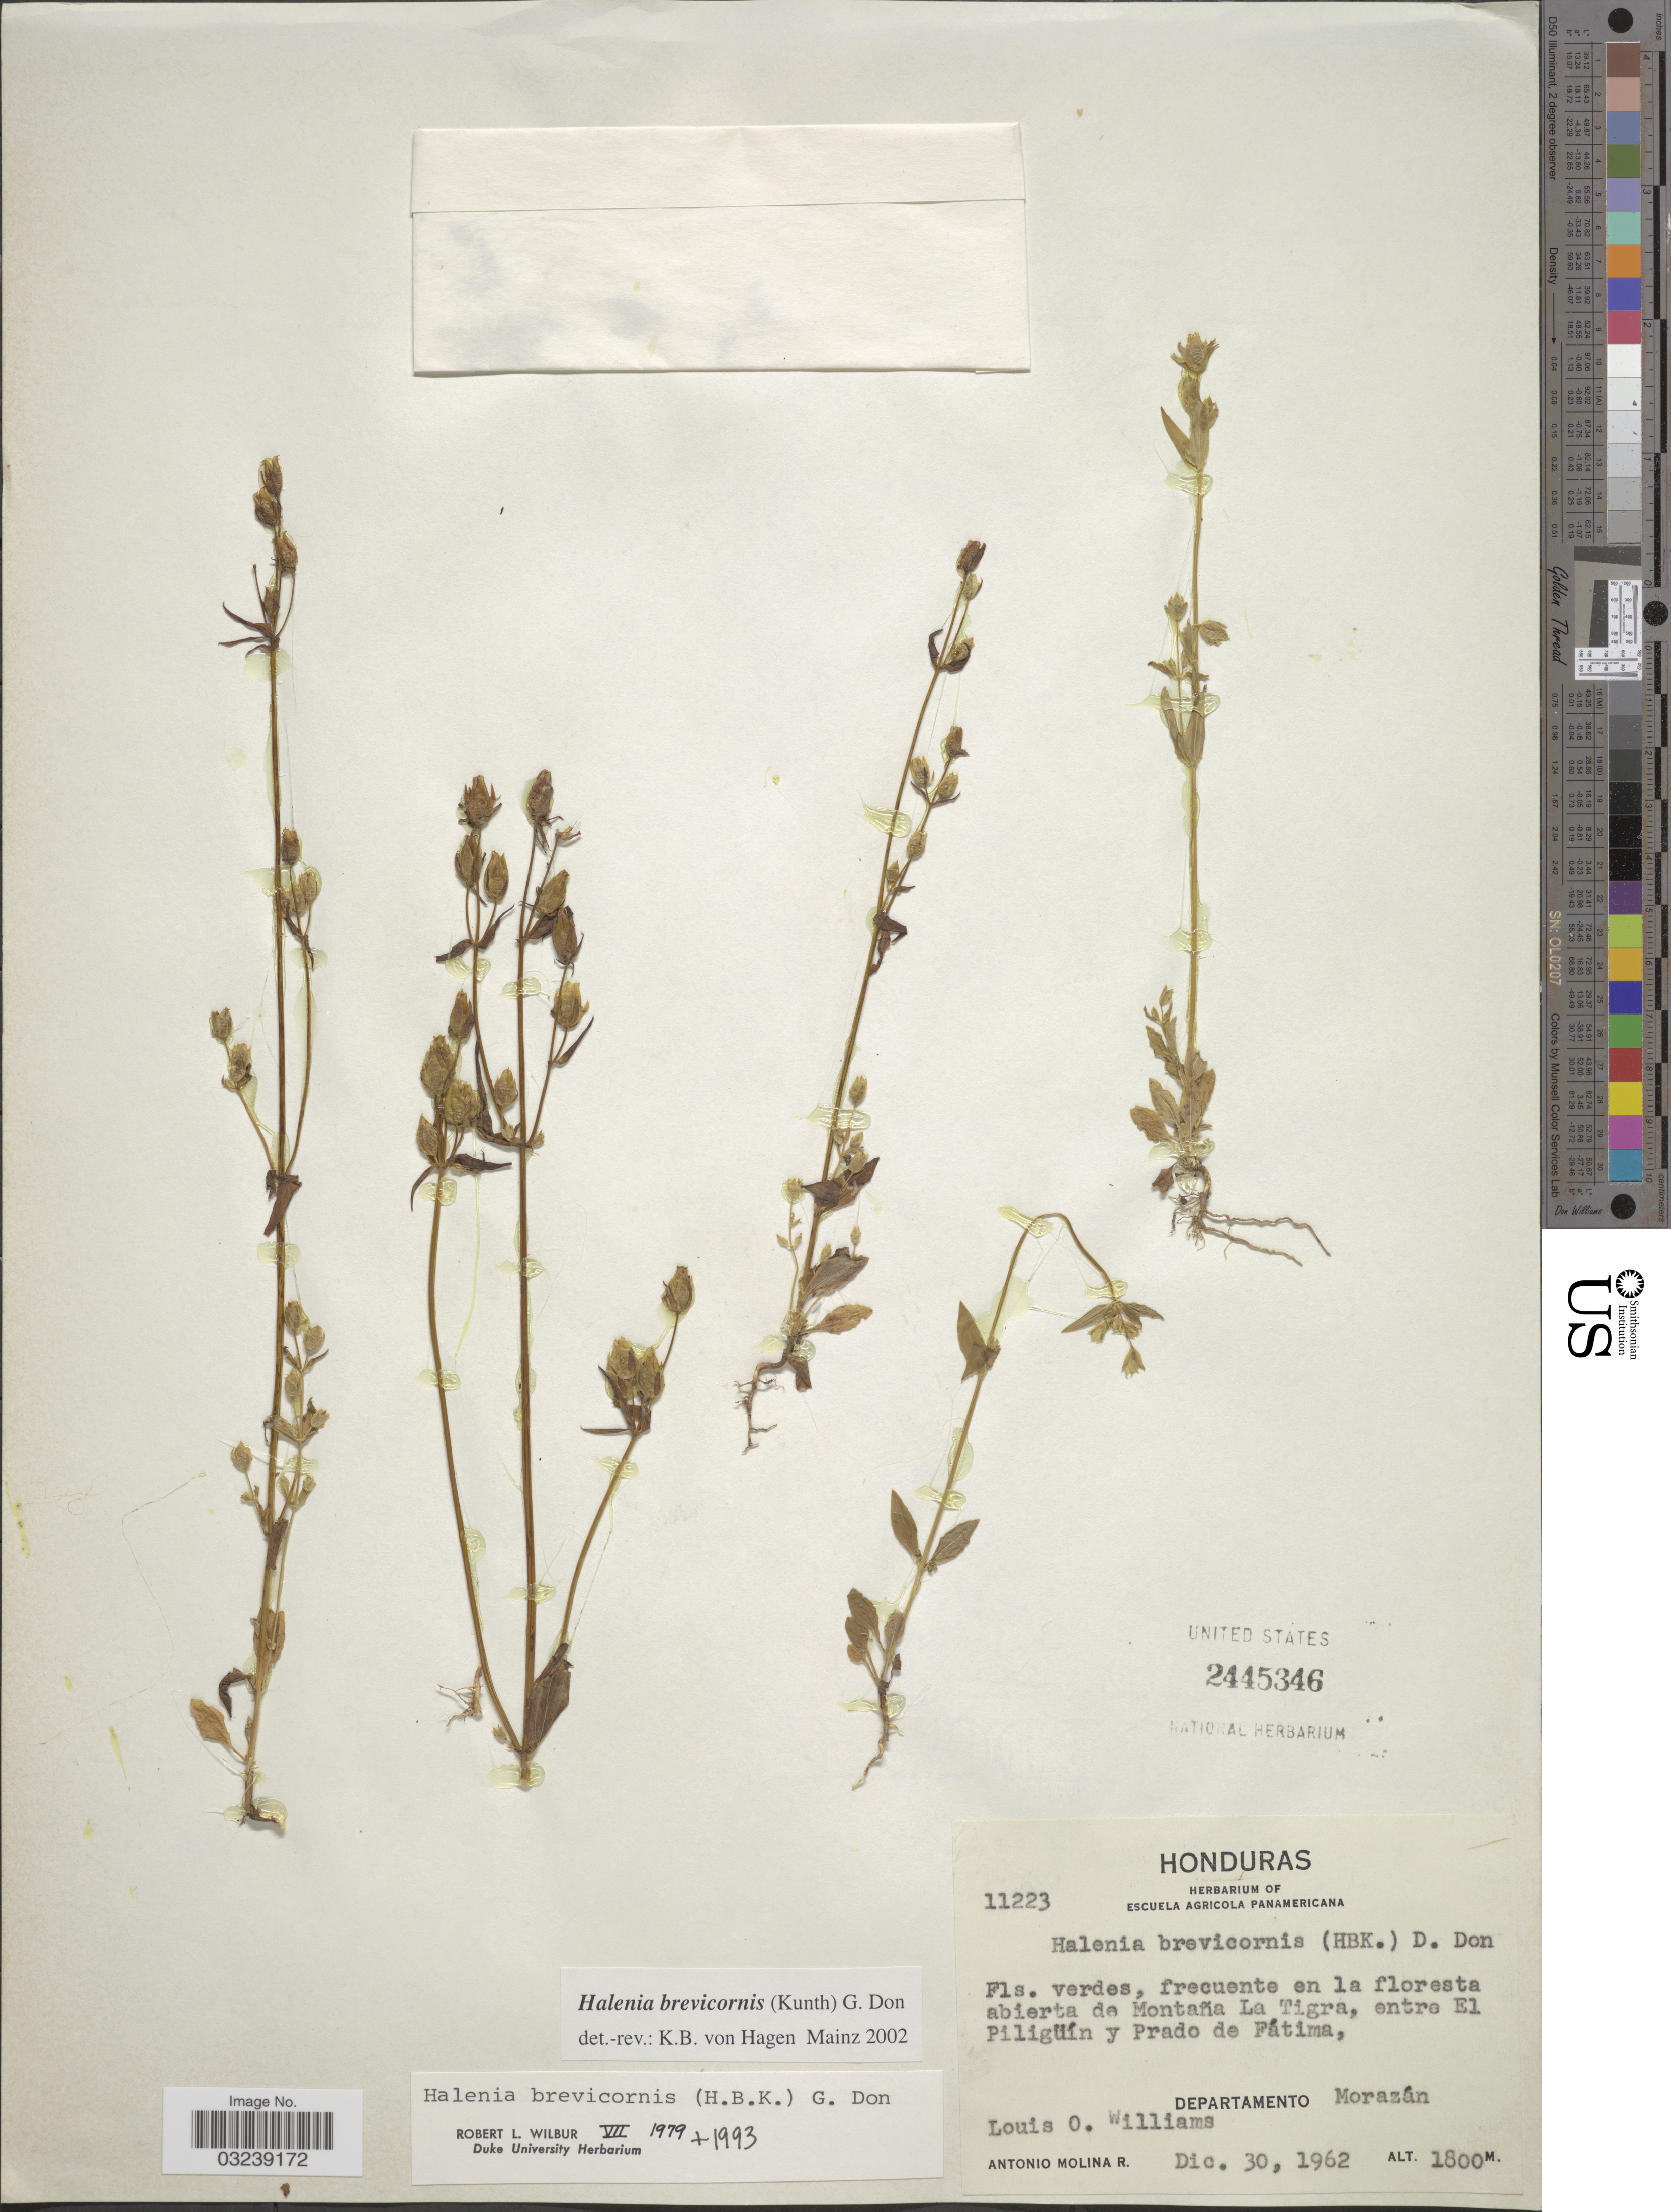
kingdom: Plantae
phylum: Tracheophyta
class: Magnoliopsida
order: Gentianales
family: Gentianaceae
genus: Halenia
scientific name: Halenia brevicornis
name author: (Kunth) G. Don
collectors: L. O. Williams & A. Molina R.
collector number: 11223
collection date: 1962-12-30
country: Honduras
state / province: Fco. Morazán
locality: Frecuente en la floresta abierta de Montaña La Tigra, entre El Piligüín y Prado de Fátima, Departamento Morazán.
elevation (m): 1800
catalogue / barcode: US 2445346